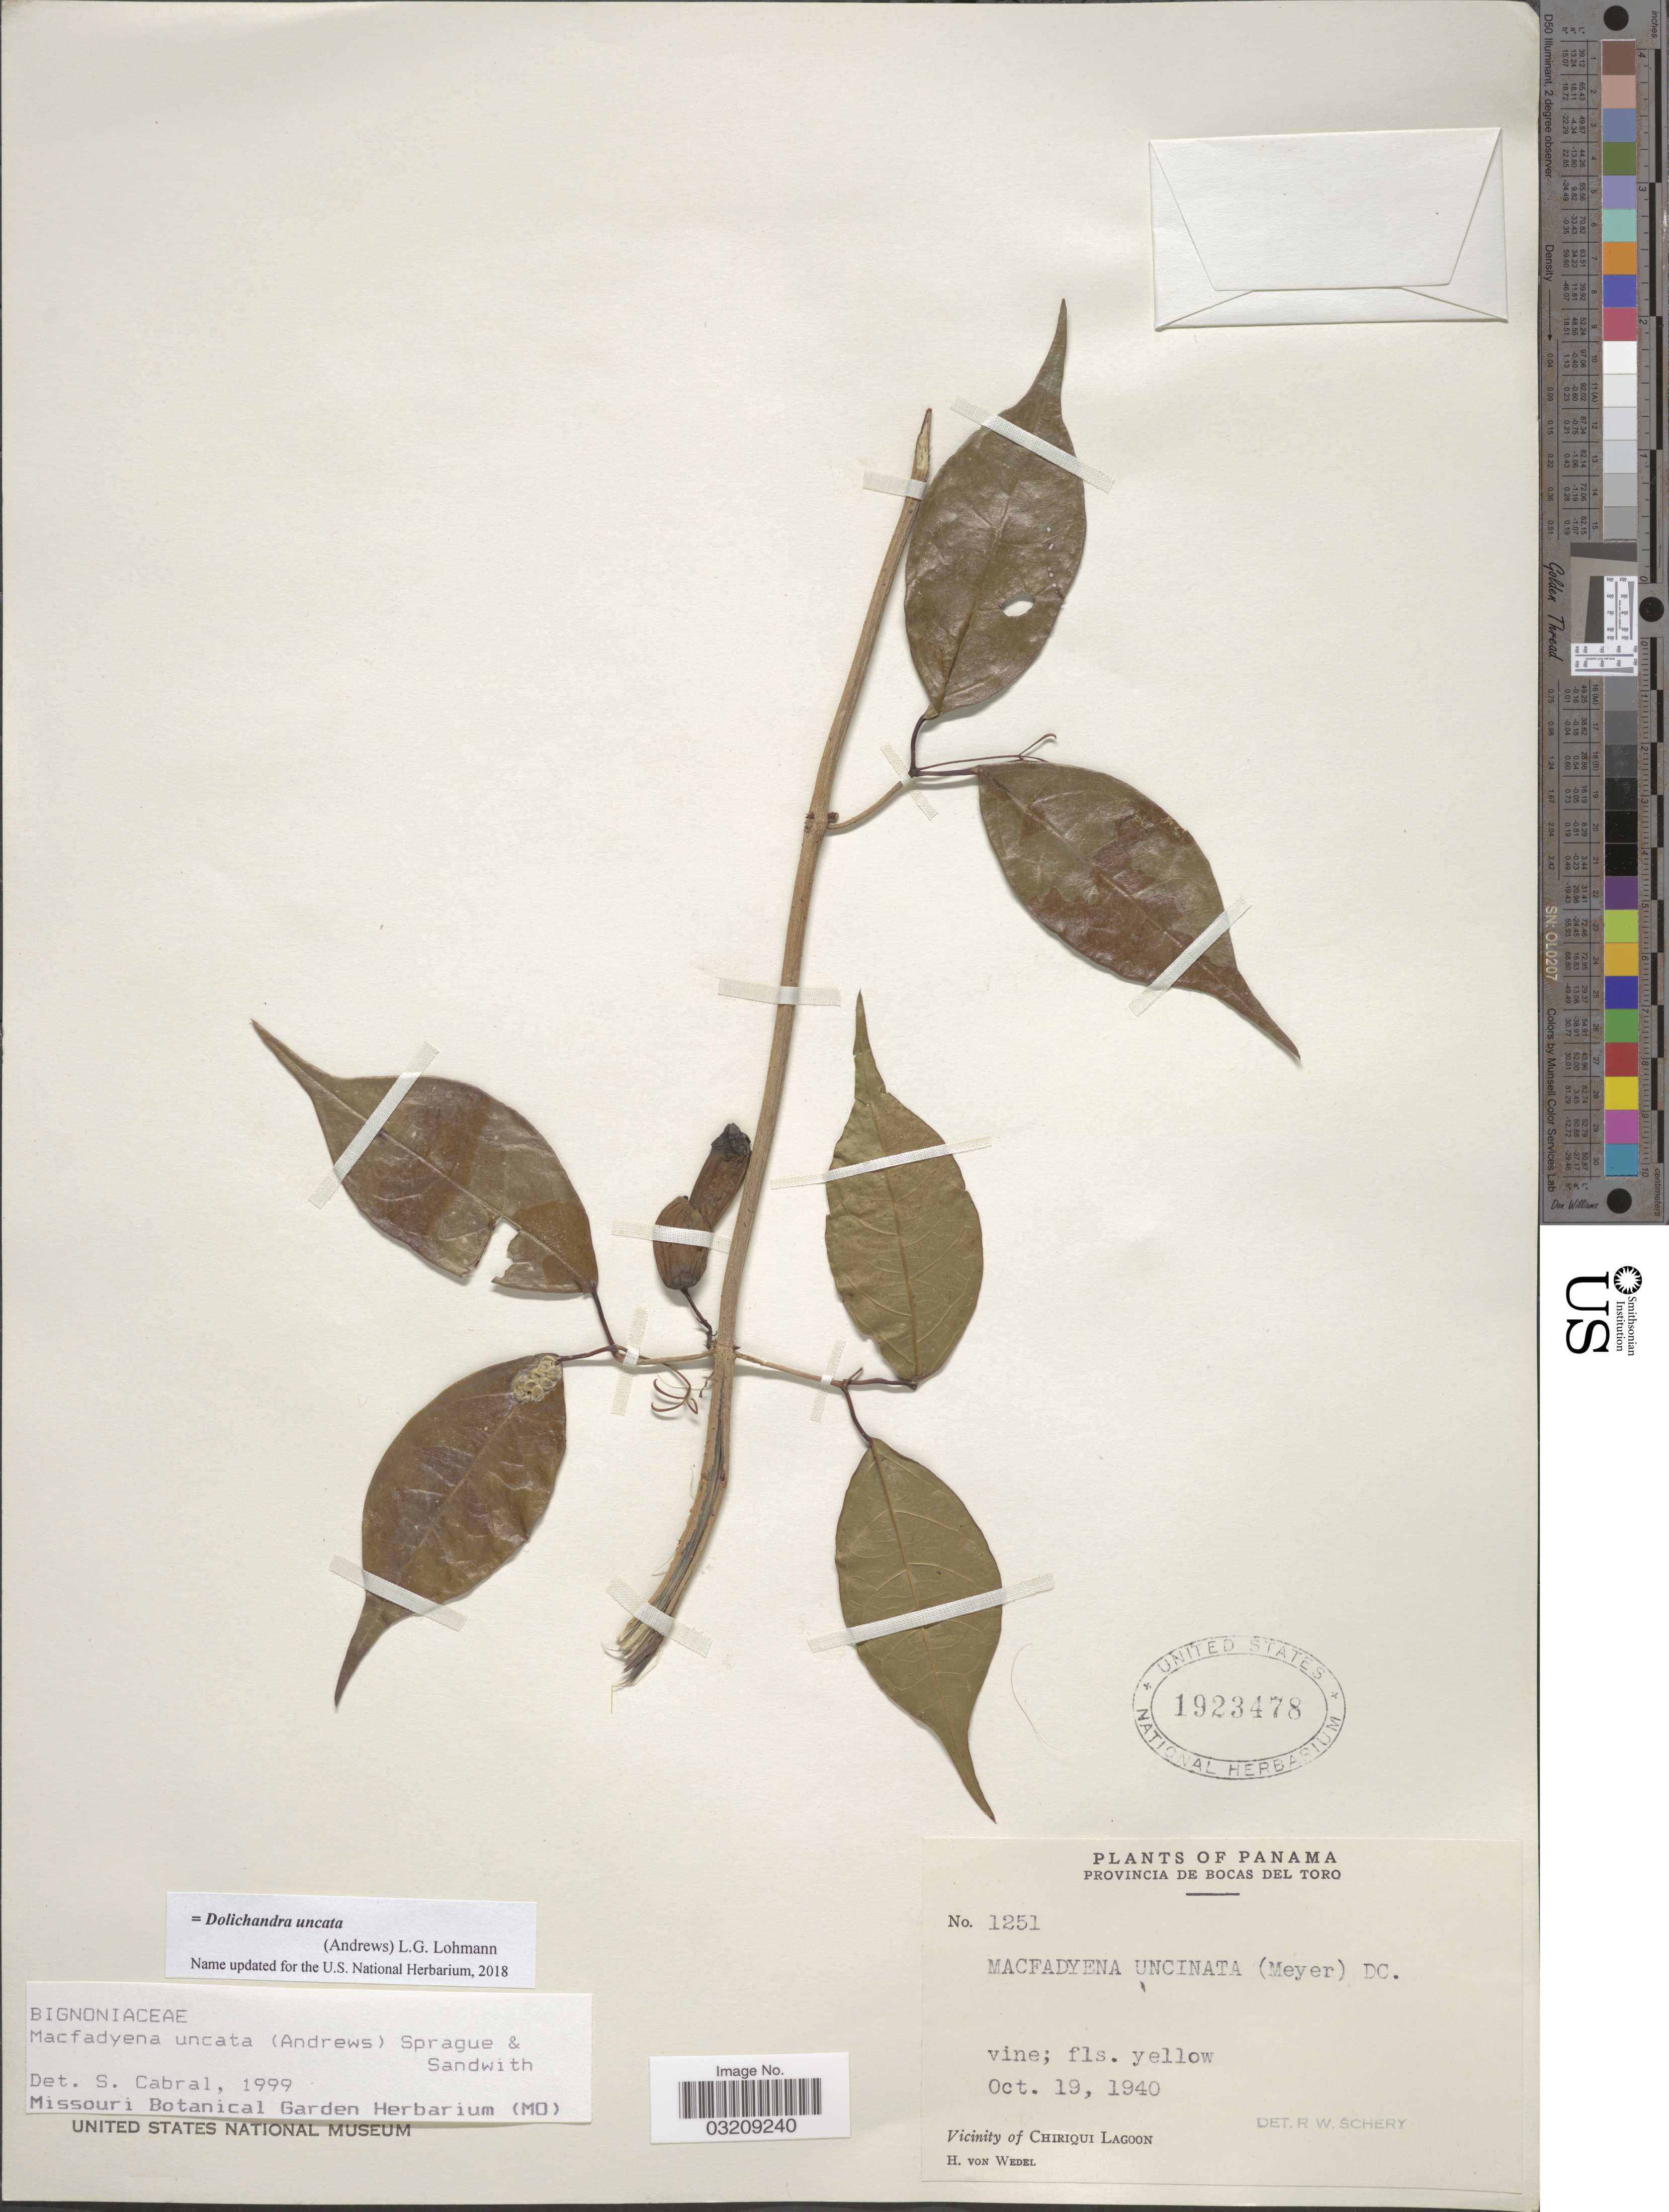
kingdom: Plantae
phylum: Tracheophyta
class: Magnoliopsida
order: Lamiales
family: Bignoniaceae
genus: Dolichandra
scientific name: Dolichandra uncata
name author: (Andrews) L.G. Lohmann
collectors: H. von Wedel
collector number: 1251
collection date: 1940-10-19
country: Panama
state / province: Bocas del Toro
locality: Vicinity of Chiriqui Lagoon.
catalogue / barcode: US 1923478